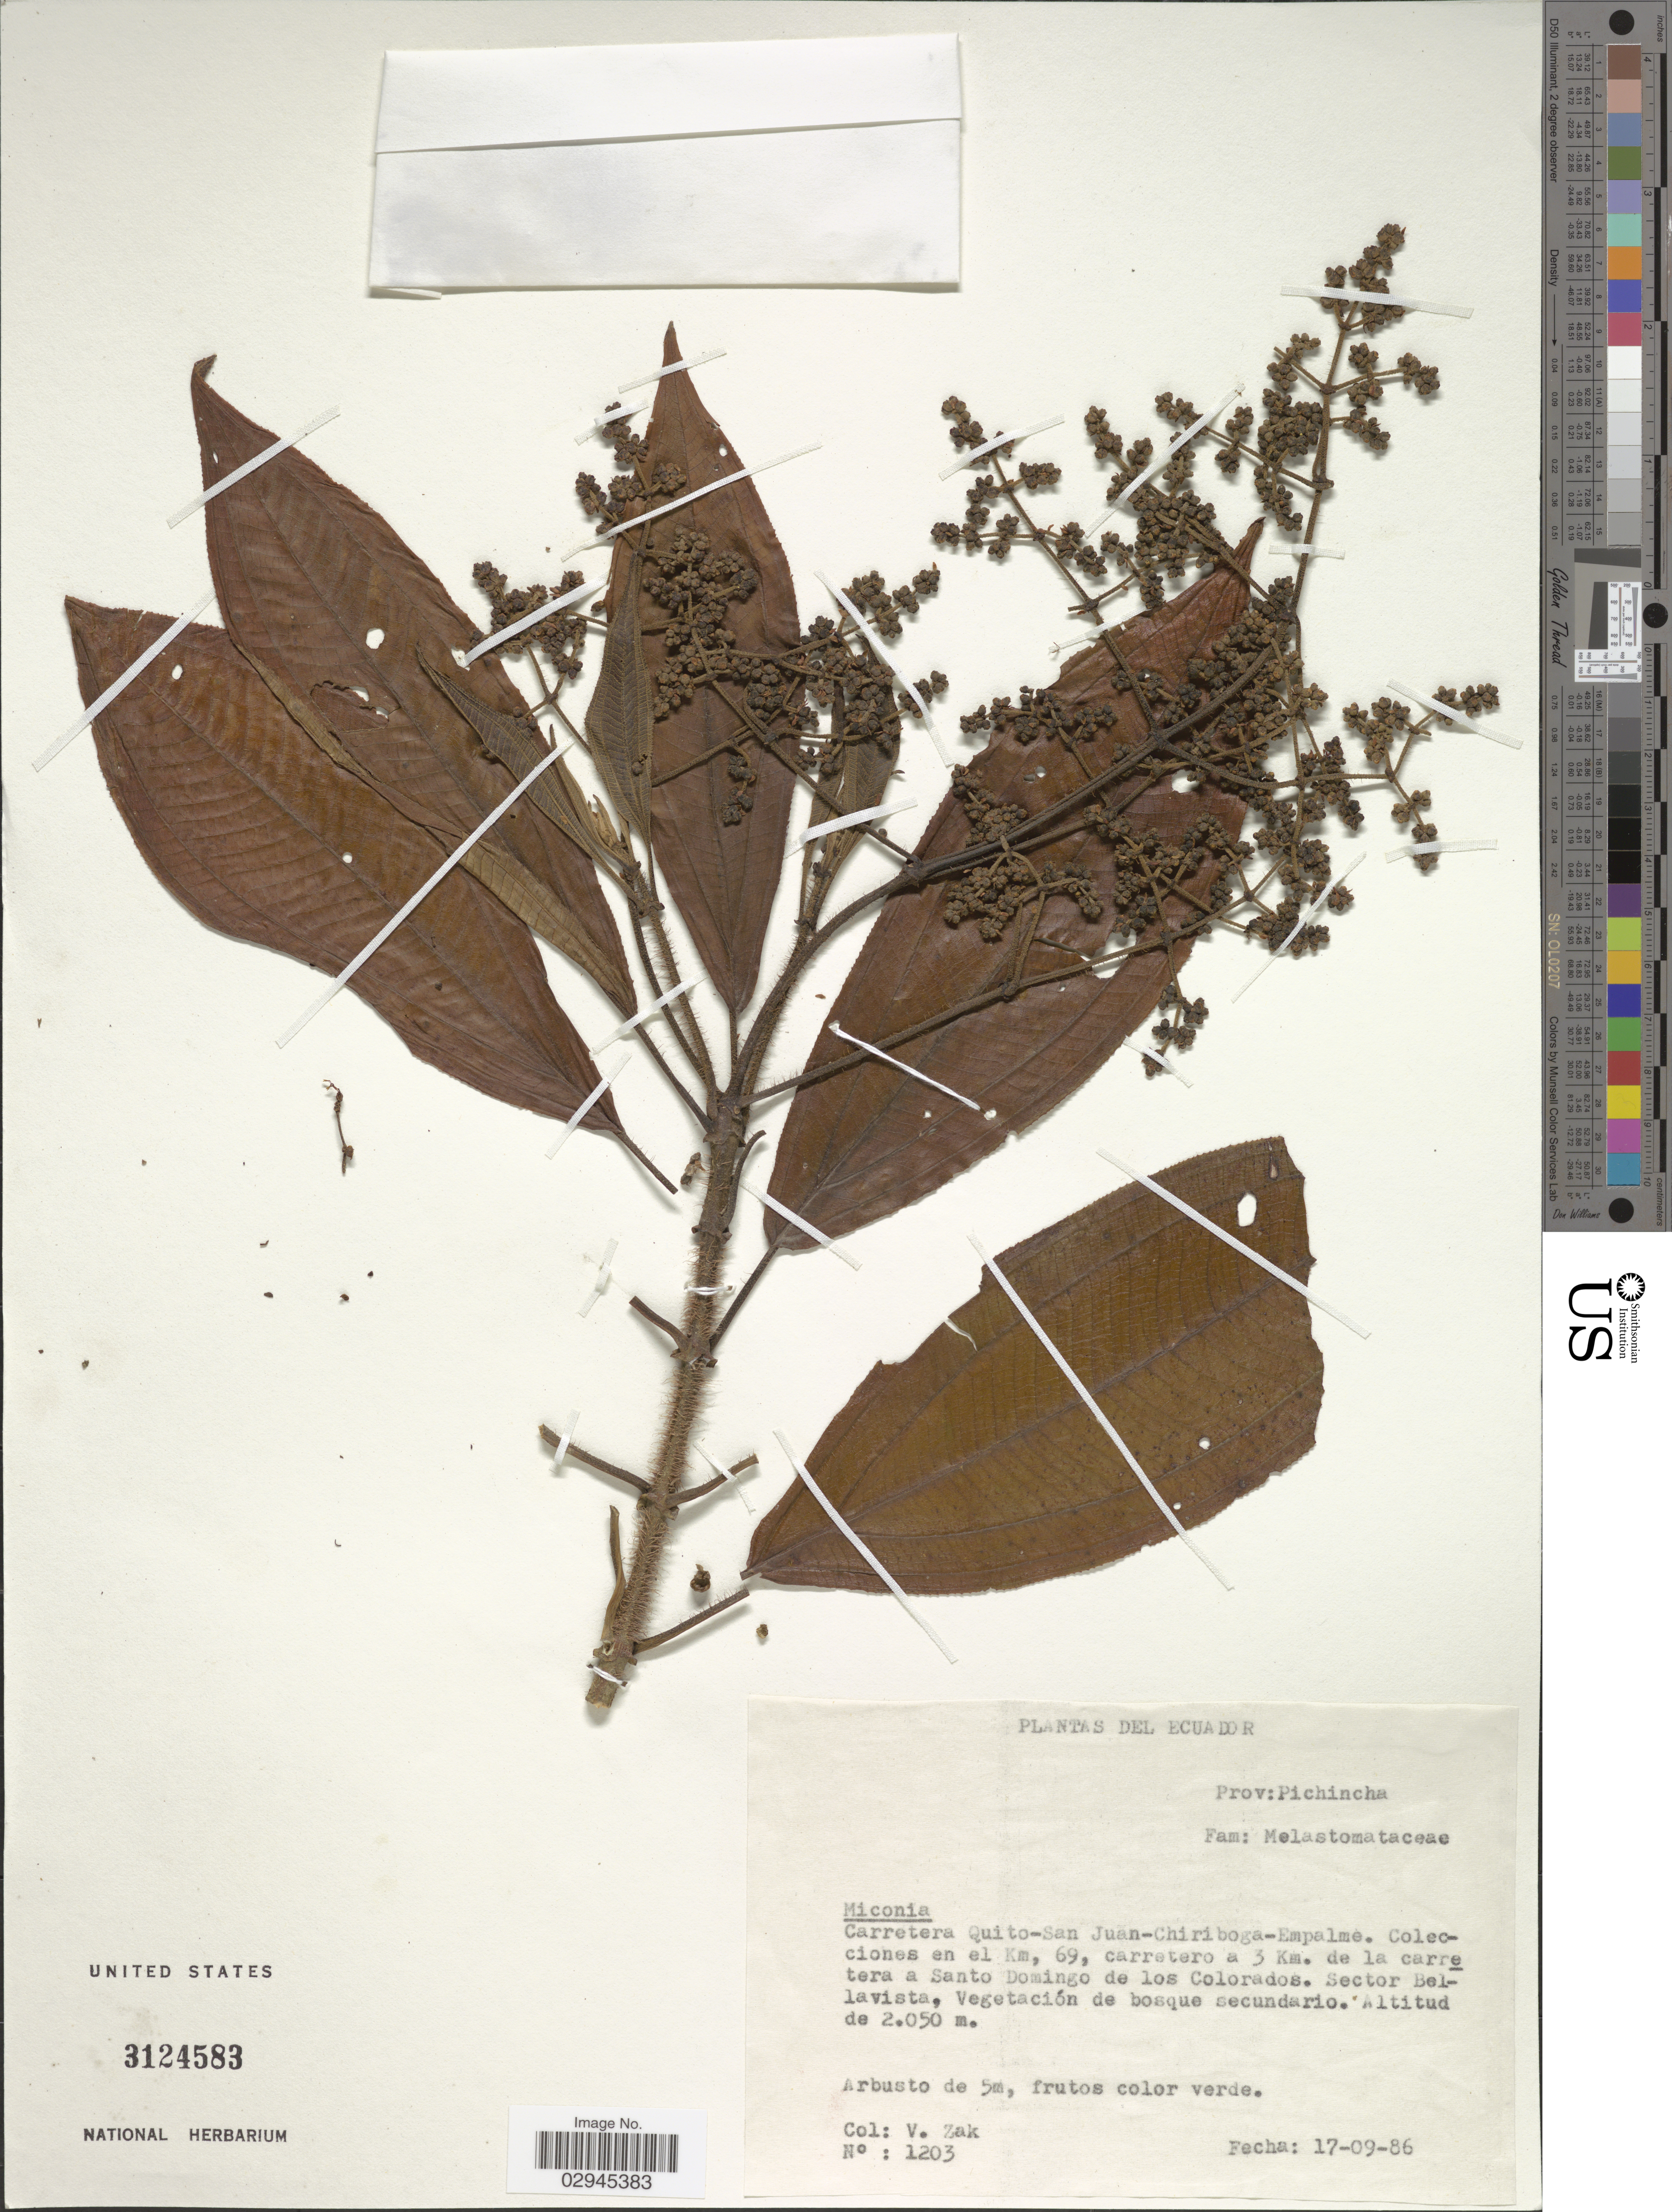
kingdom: Plantae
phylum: Tracheophyta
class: Magnoliopsida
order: Myrtales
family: Melastomataceae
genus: Miconia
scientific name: Miconia sp.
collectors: V. Zak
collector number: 1203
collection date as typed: Transcribed d/m/y: 17/9/86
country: Ecuador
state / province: Pichincha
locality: Carretera Quito-San Juan-Chiriboga-Empalme, Colecciones en el Km. 69, carretero a 3 Km. de la carretera a Santo Domingo de los Colorados. Sector Bellavista.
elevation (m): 2050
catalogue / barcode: US 3124583